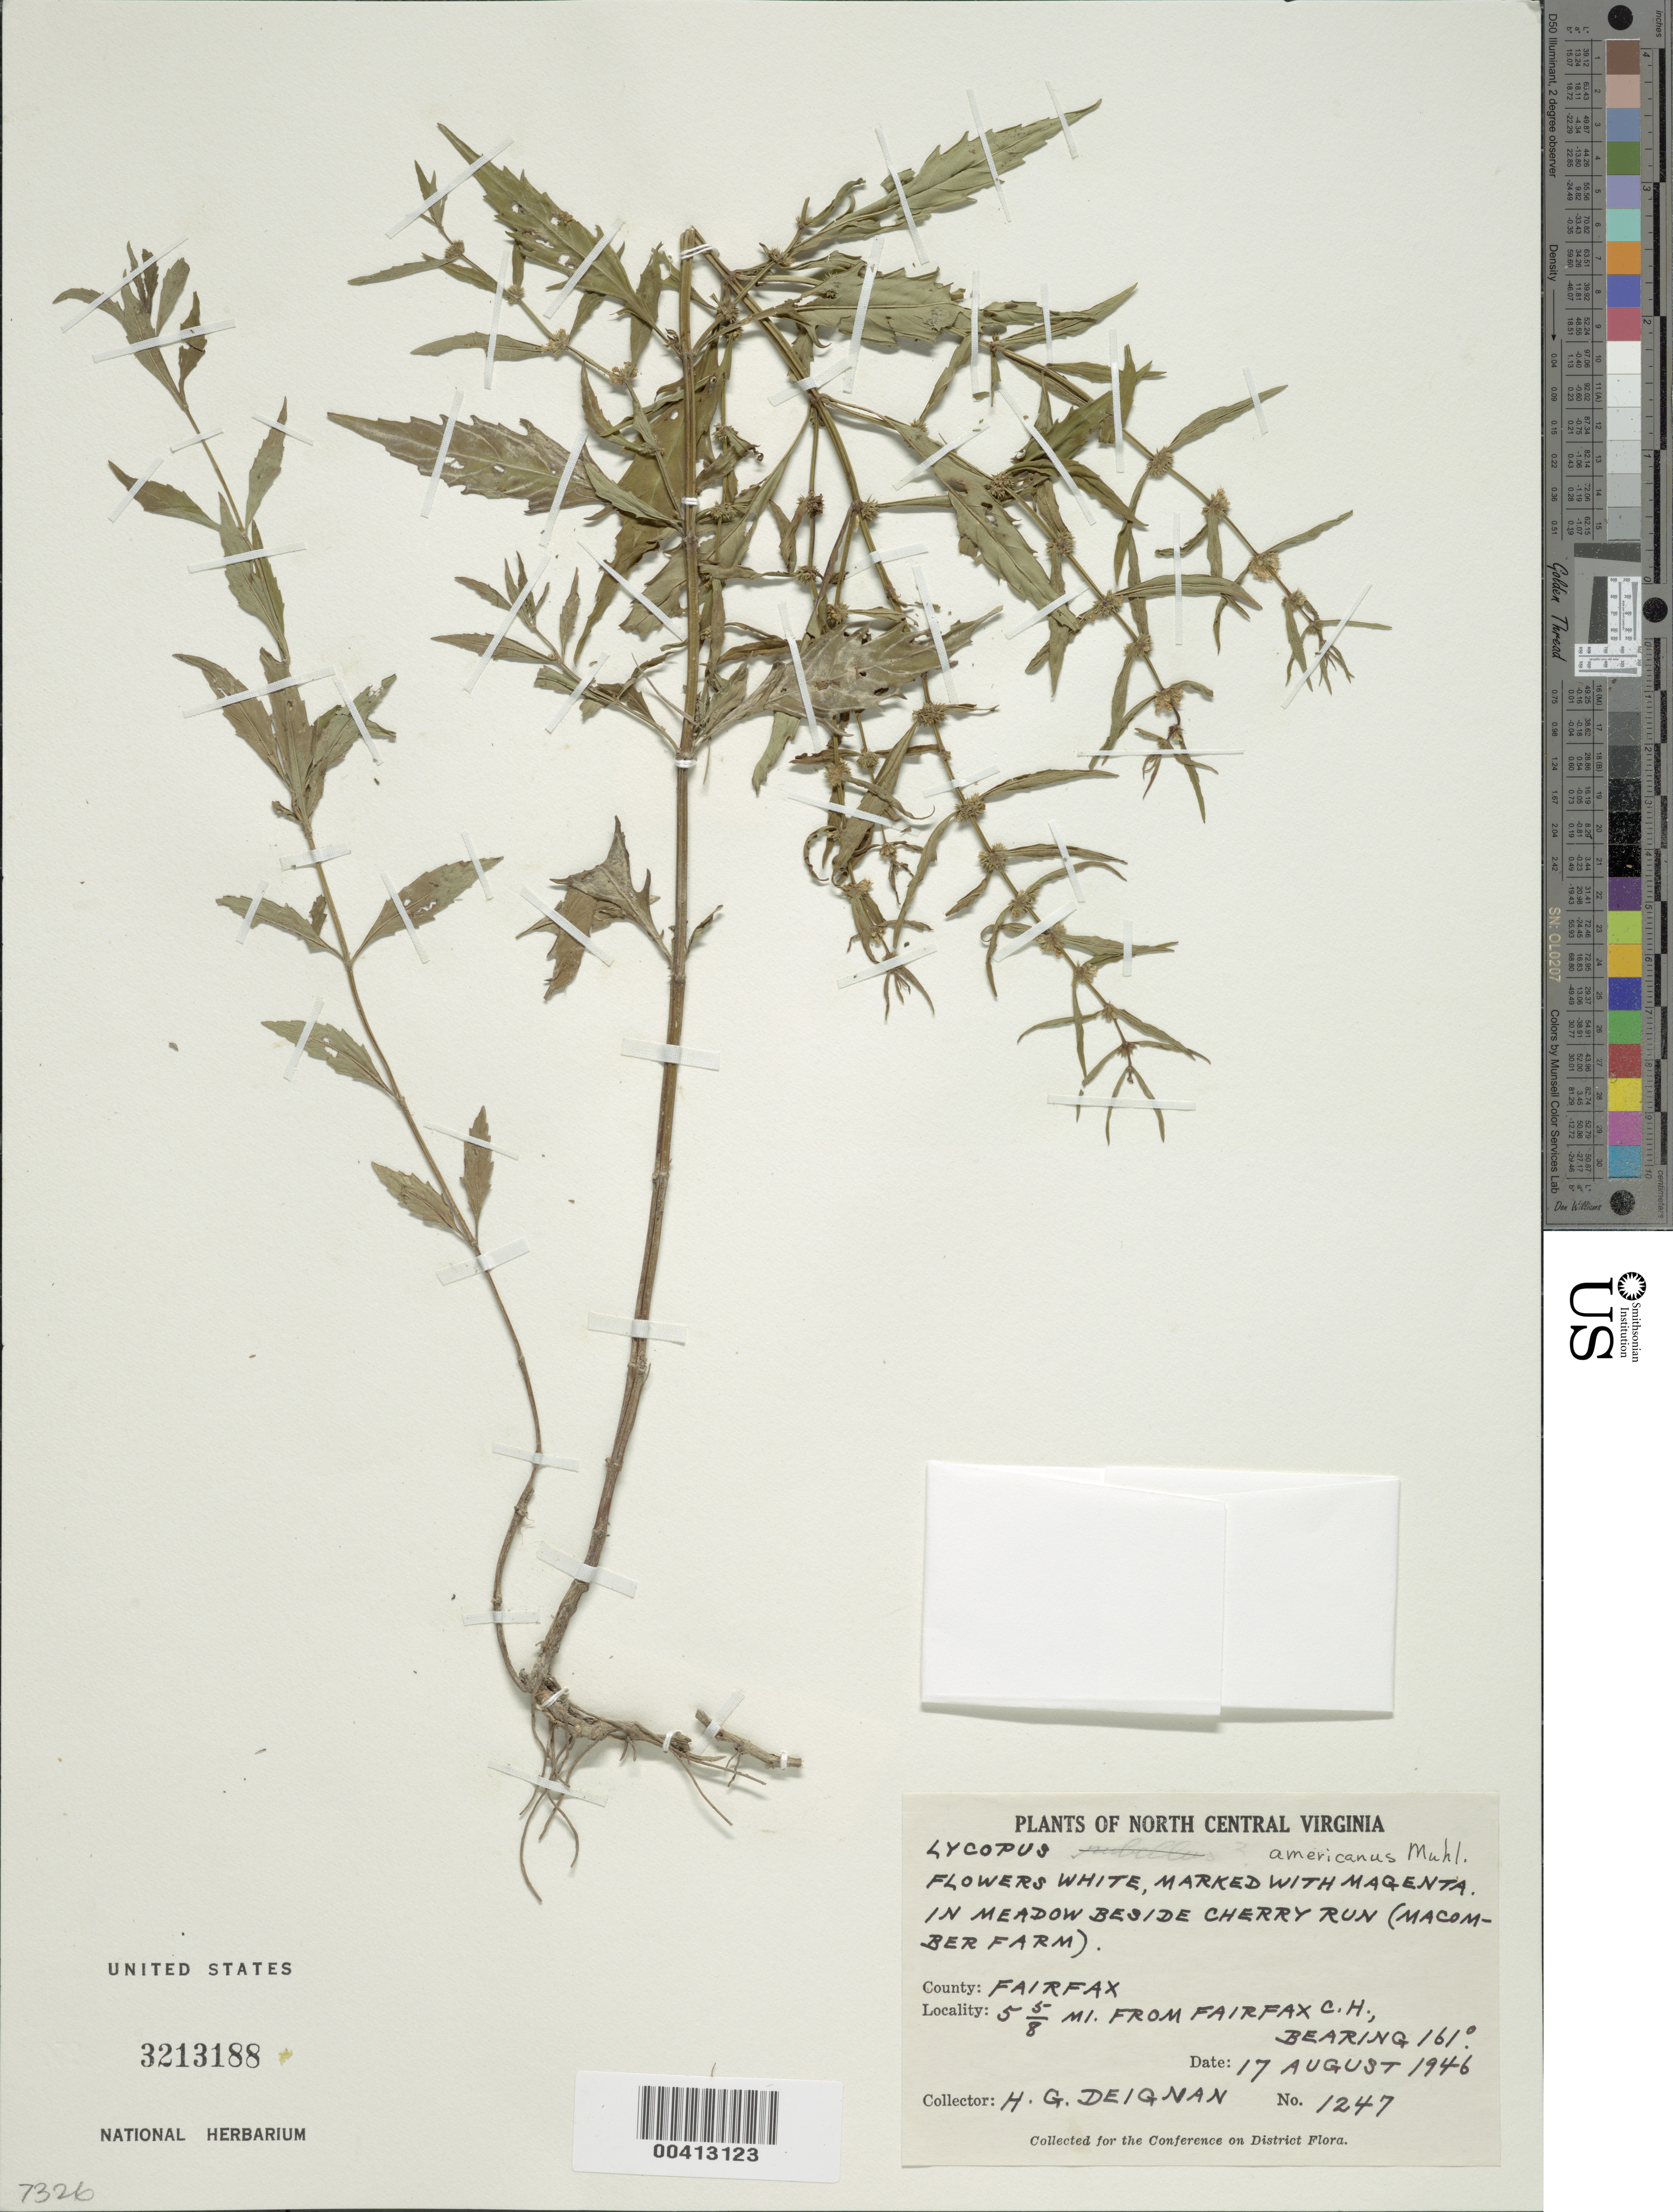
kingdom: Plantae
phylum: Tracheophyta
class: Magnoliopsida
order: Lamiales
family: Lamiaceae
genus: Lycopus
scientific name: Lycopus americanus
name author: Muhl. ex W.P.C. Barton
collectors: H. Deignan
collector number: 1247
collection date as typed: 17 Aug 1946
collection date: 1946-08-17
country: United States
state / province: Virginia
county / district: Fairfax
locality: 5 5/8 mi. from Fairfax County Courthouse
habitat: In meadow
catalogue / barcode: US 3213188